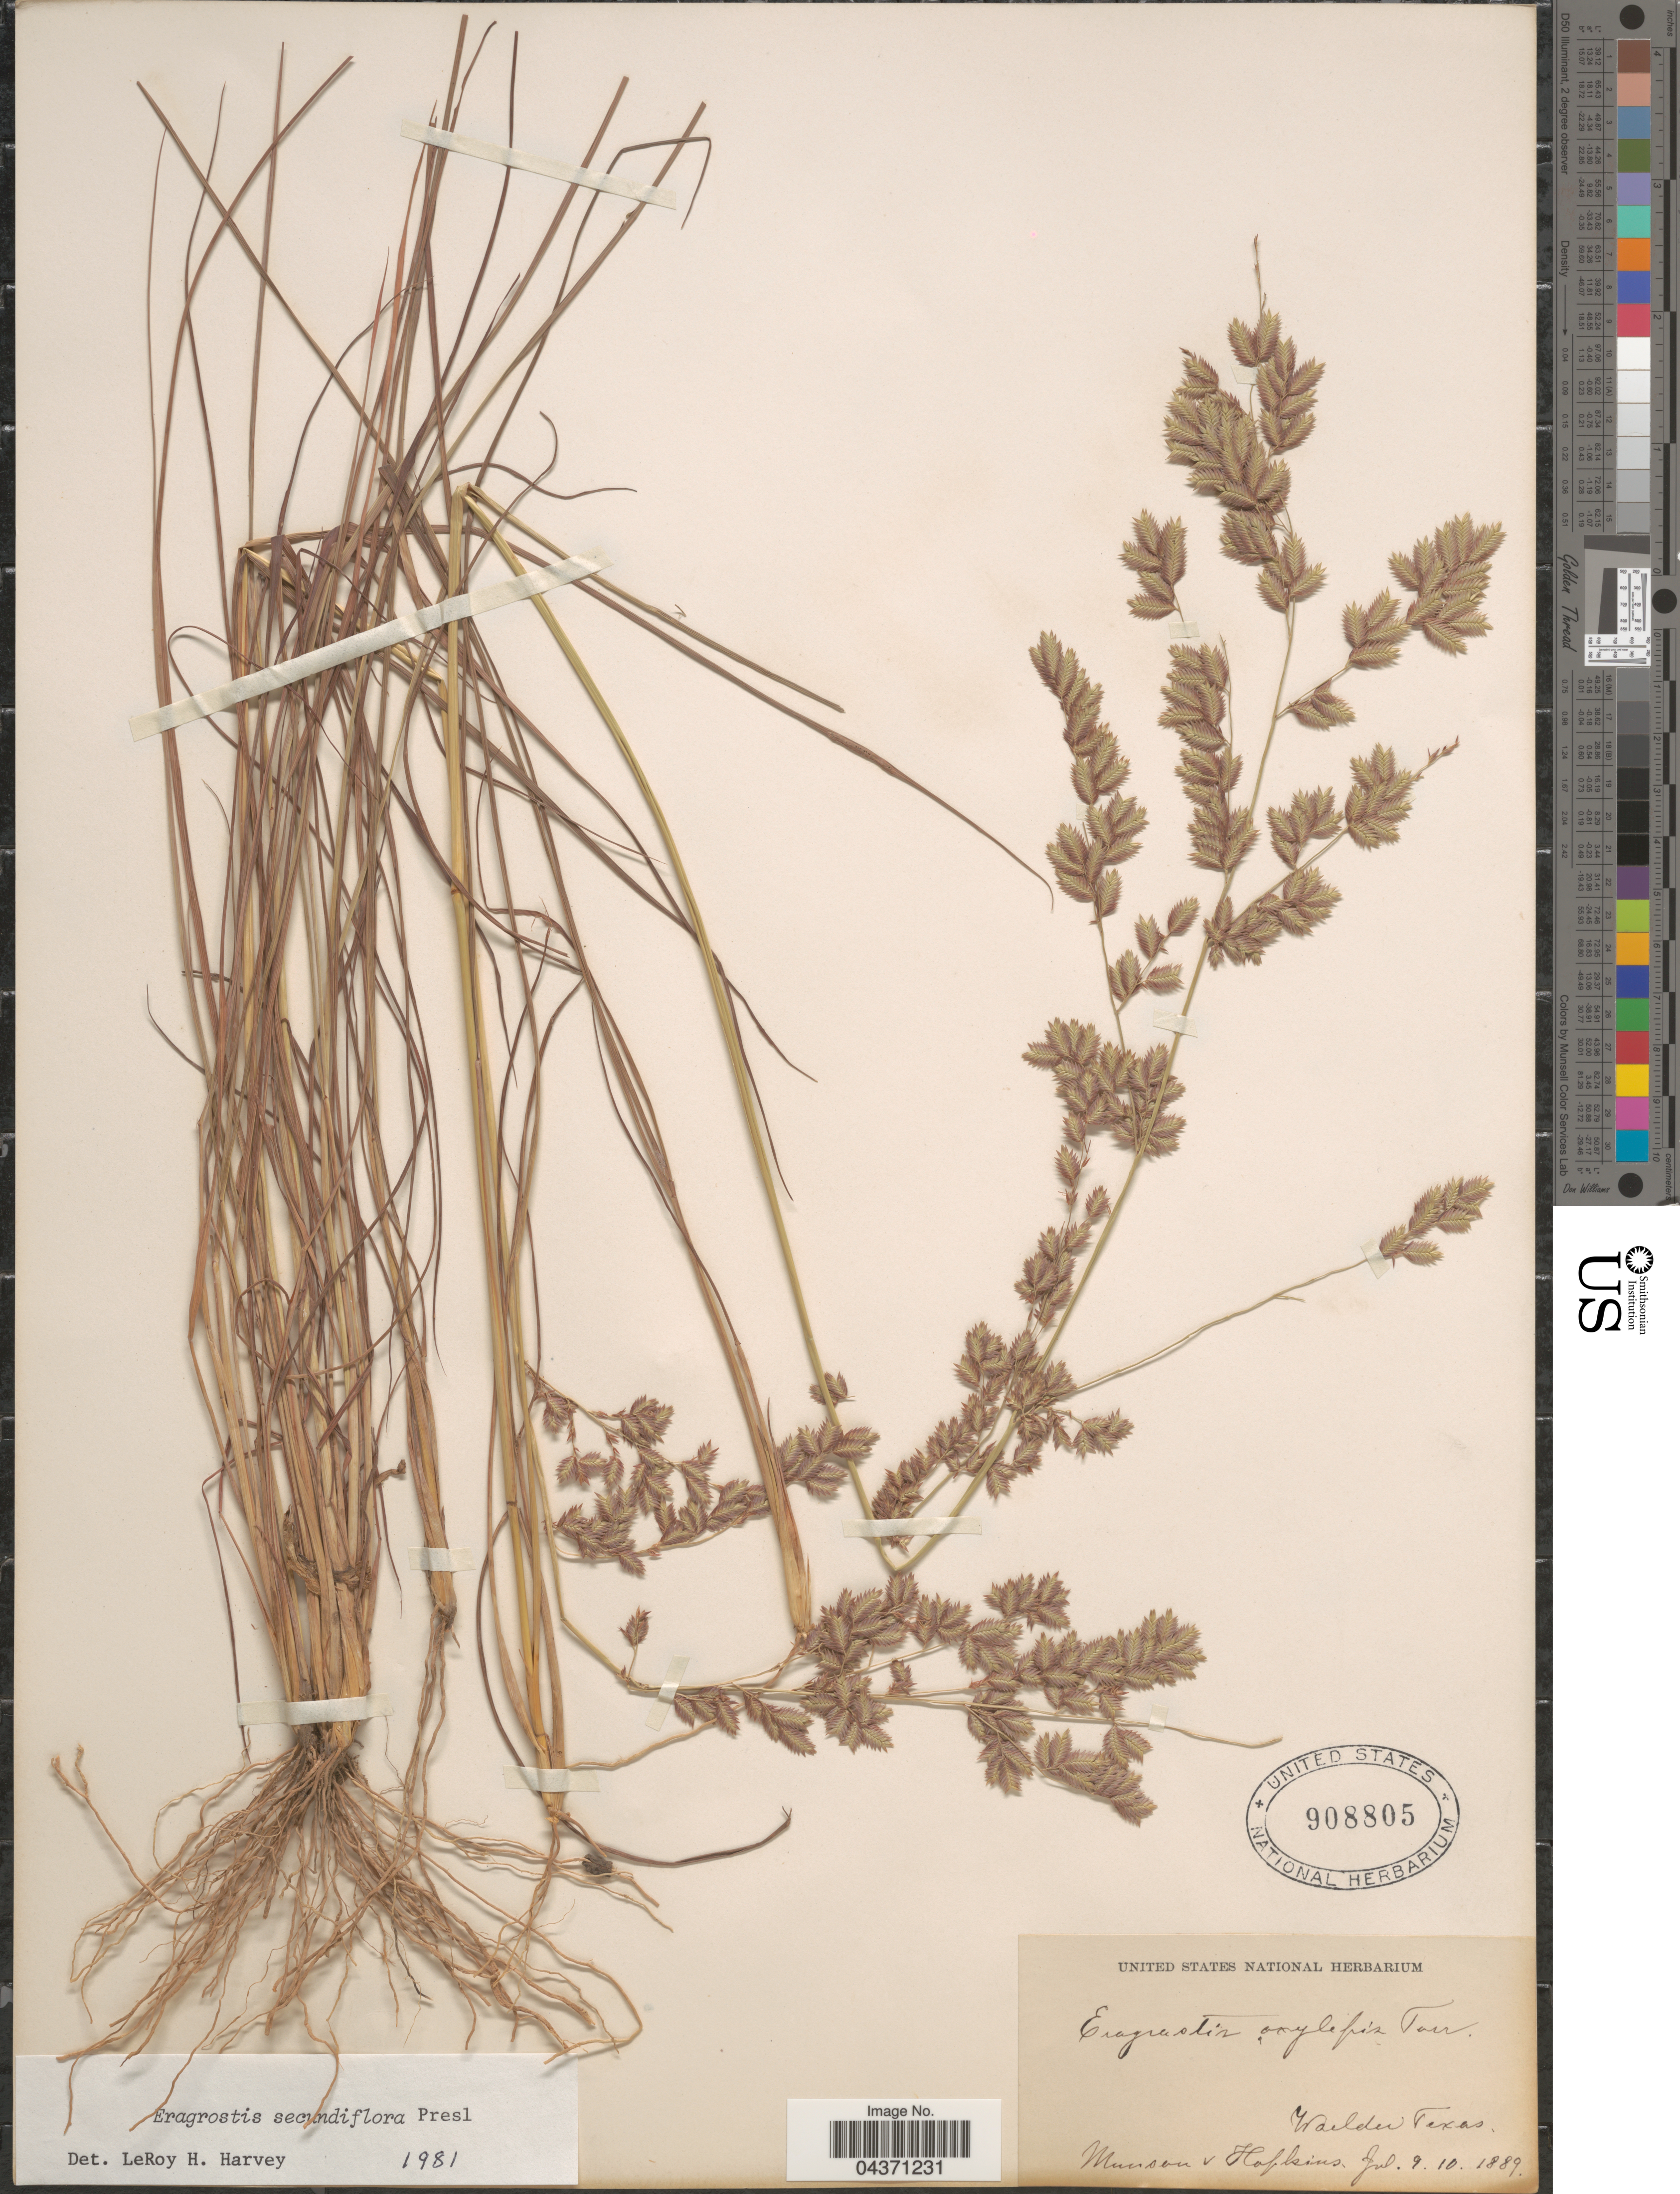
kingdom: Plantae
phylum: Tracheophyta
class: Liliopsida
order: Poales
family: Poaceae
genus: Eragrostis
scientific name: Eragrostis secundiflora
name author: J. Presl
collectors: M. Hopkins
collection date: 1889-07-09/1889-07-10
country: United States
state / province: Texas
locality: Waelder.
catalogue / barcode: US 908805